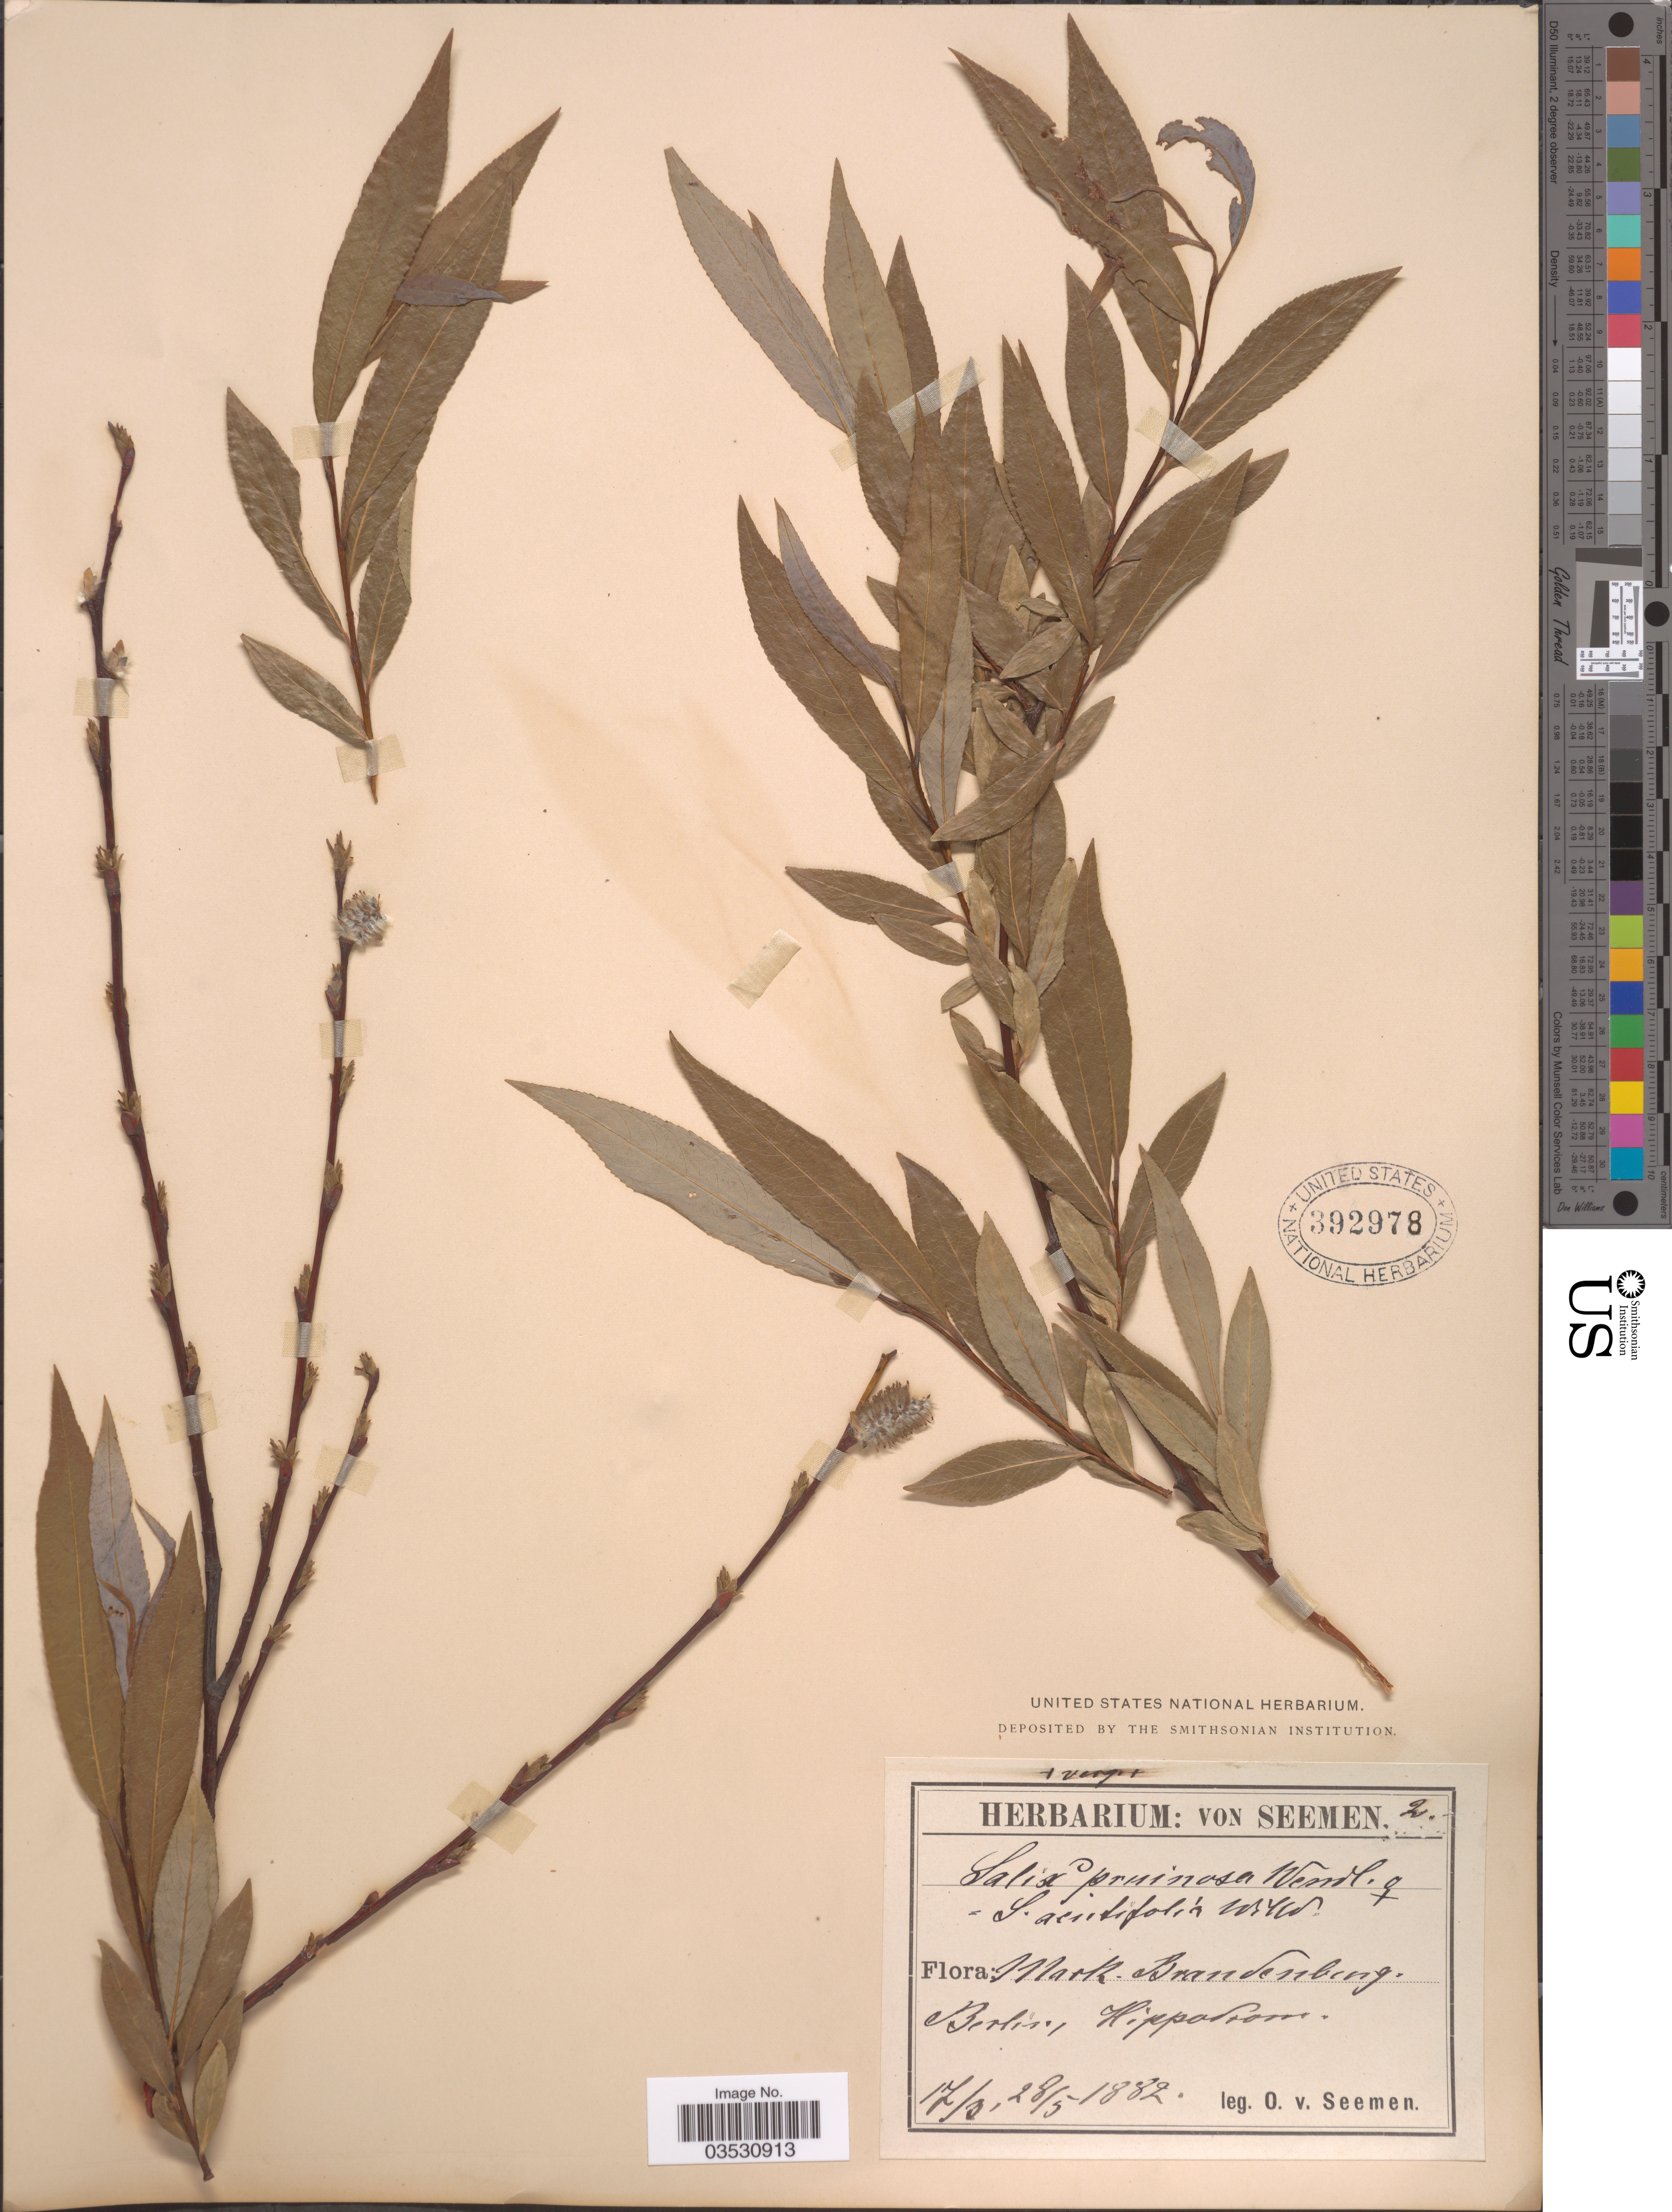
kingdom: Plantae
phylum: Tracheophyta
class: Magnoliopsida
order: Malpighiales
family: Salicaceae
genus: Salix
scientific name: Salix pruinosa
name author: Wendl. ex Rchb.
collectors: K. O. von Seemen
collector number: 2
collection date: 1882-03-17/1882-05-28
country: Germany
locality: Mark Brandenburg, Berlin, Hippadrom [interpreted].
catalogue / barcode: US 392978